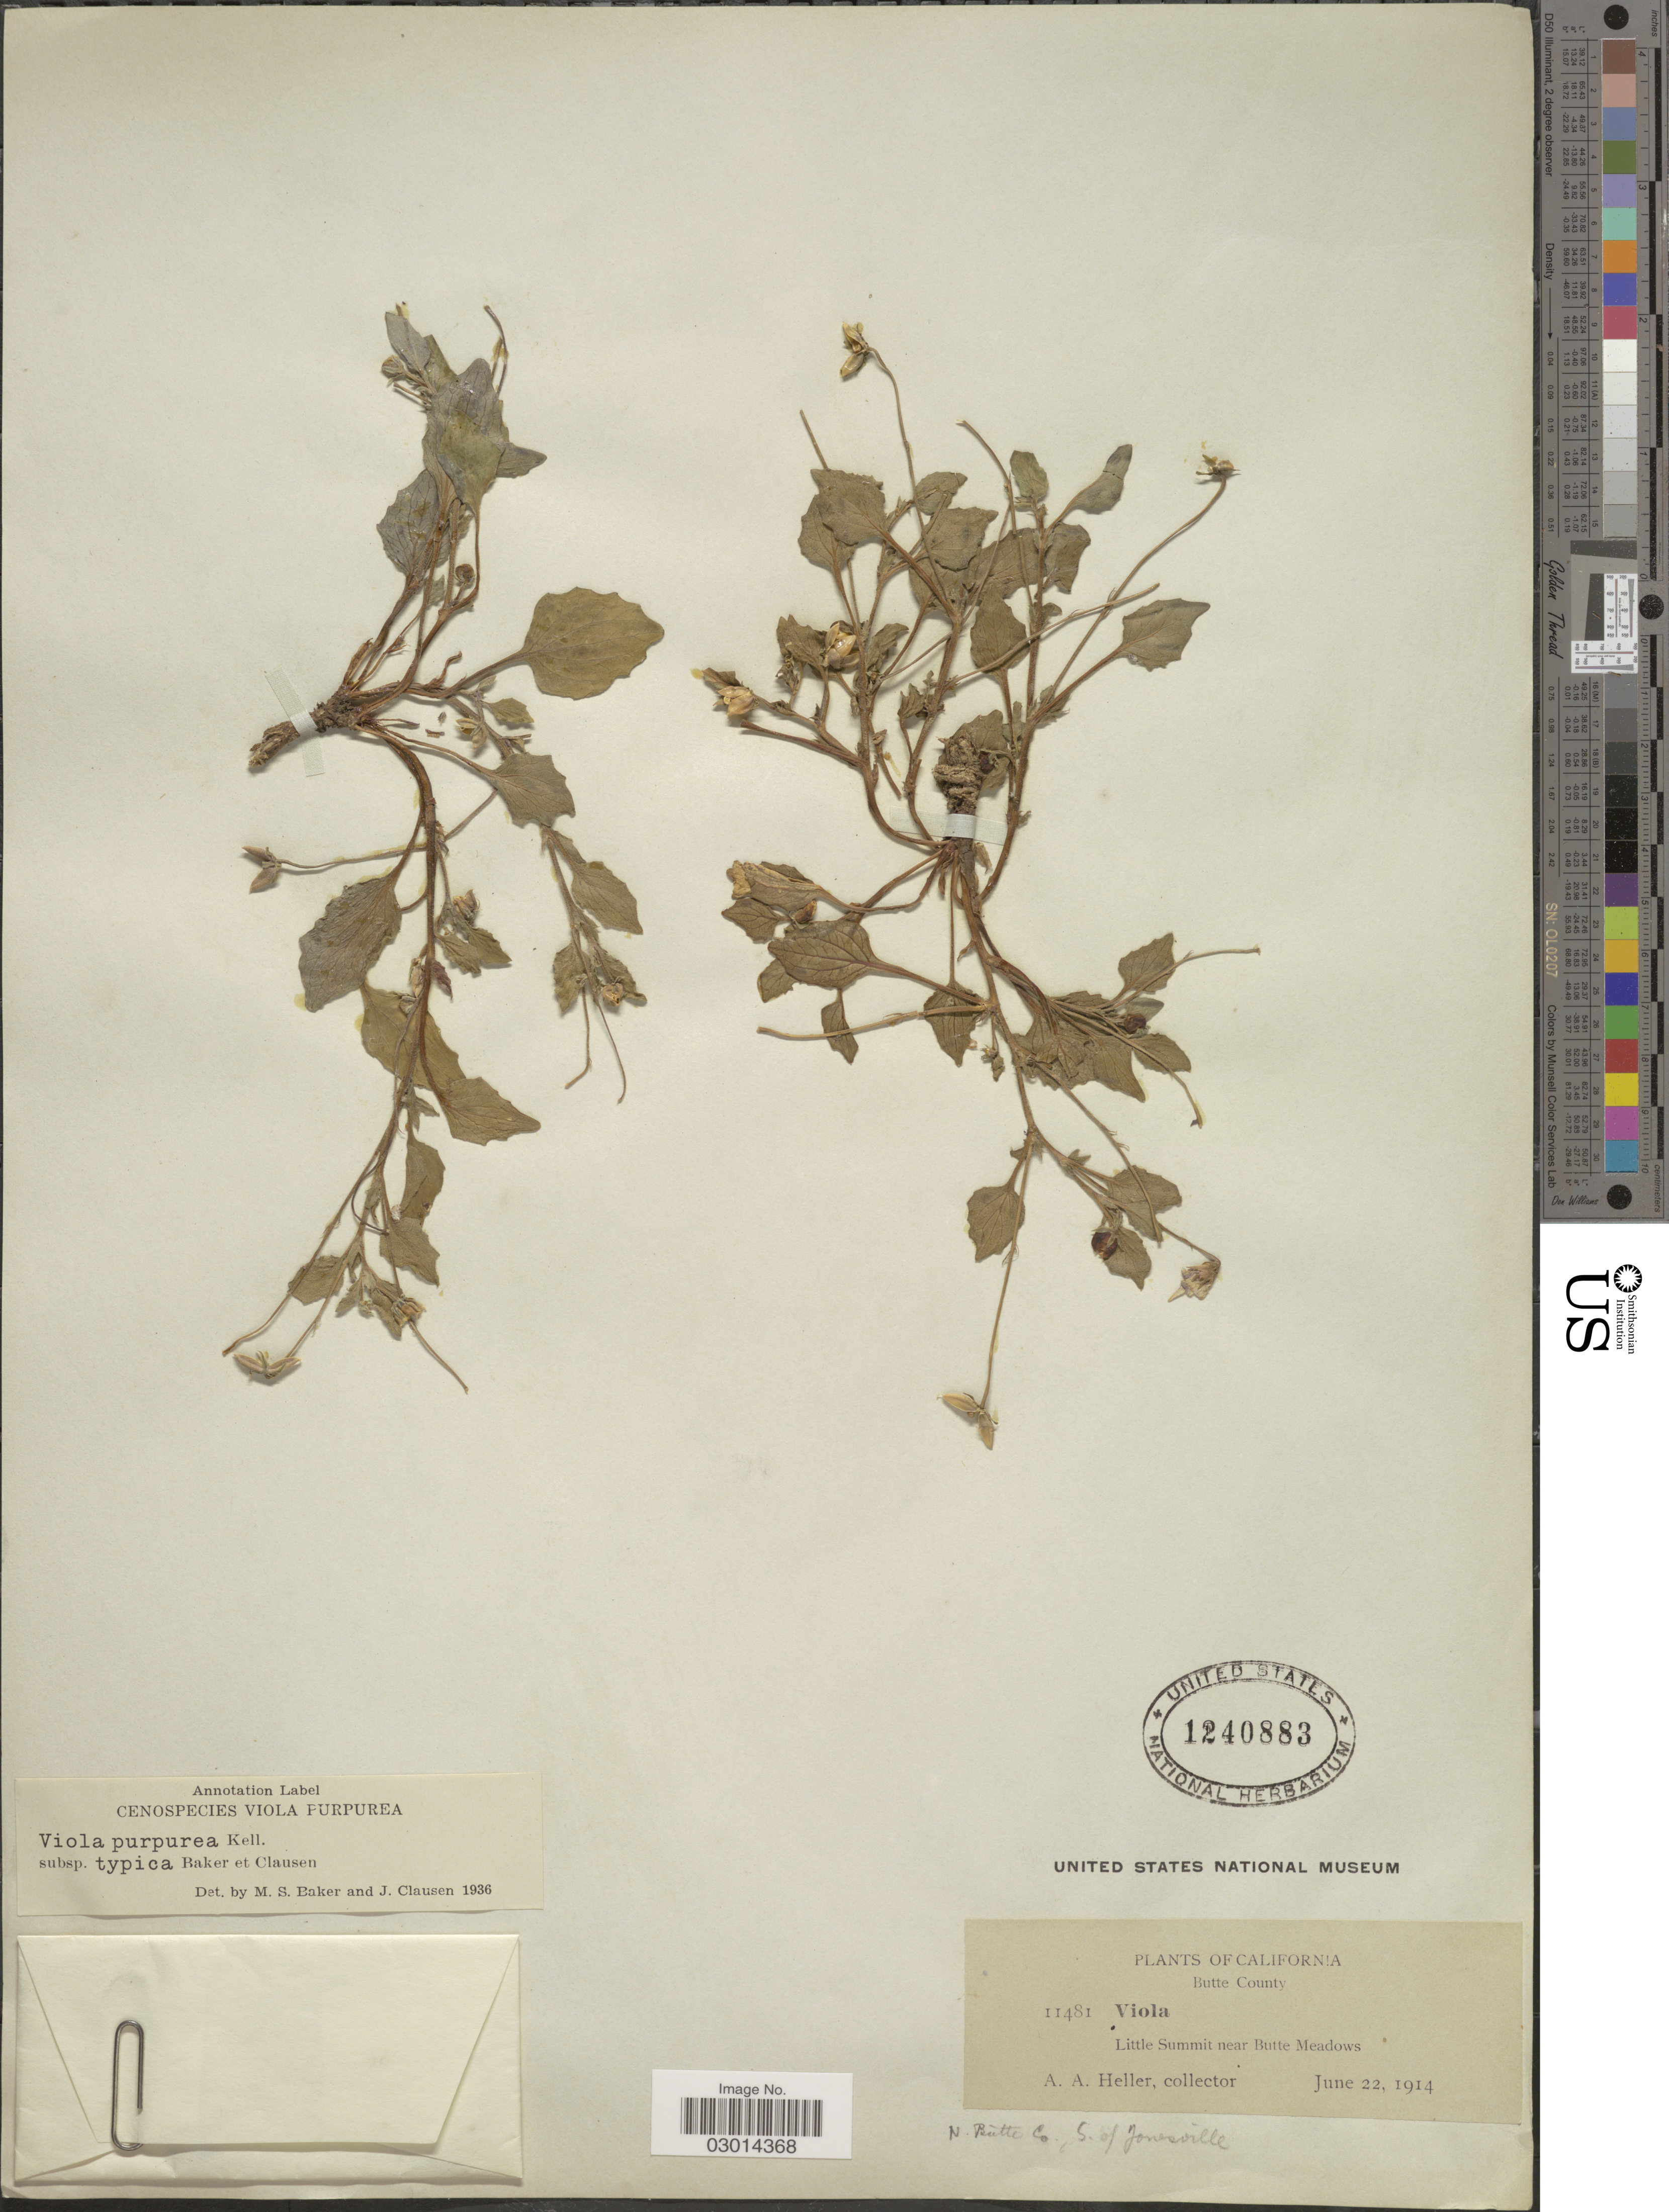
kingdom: Plantae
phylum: Tracheophyta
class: Magnoliopsida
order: Malpighiales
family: Violaceae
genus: Viola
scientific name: Viola purpurea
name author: Kellogg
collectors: A. A. Heller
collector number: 11481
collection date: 1914-06-22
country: United States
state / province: California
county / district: Butte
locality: Butte County, Little Summit near Butte Meadows, N. Butte Co., S. of Jonesville.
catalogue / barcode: US 1240883